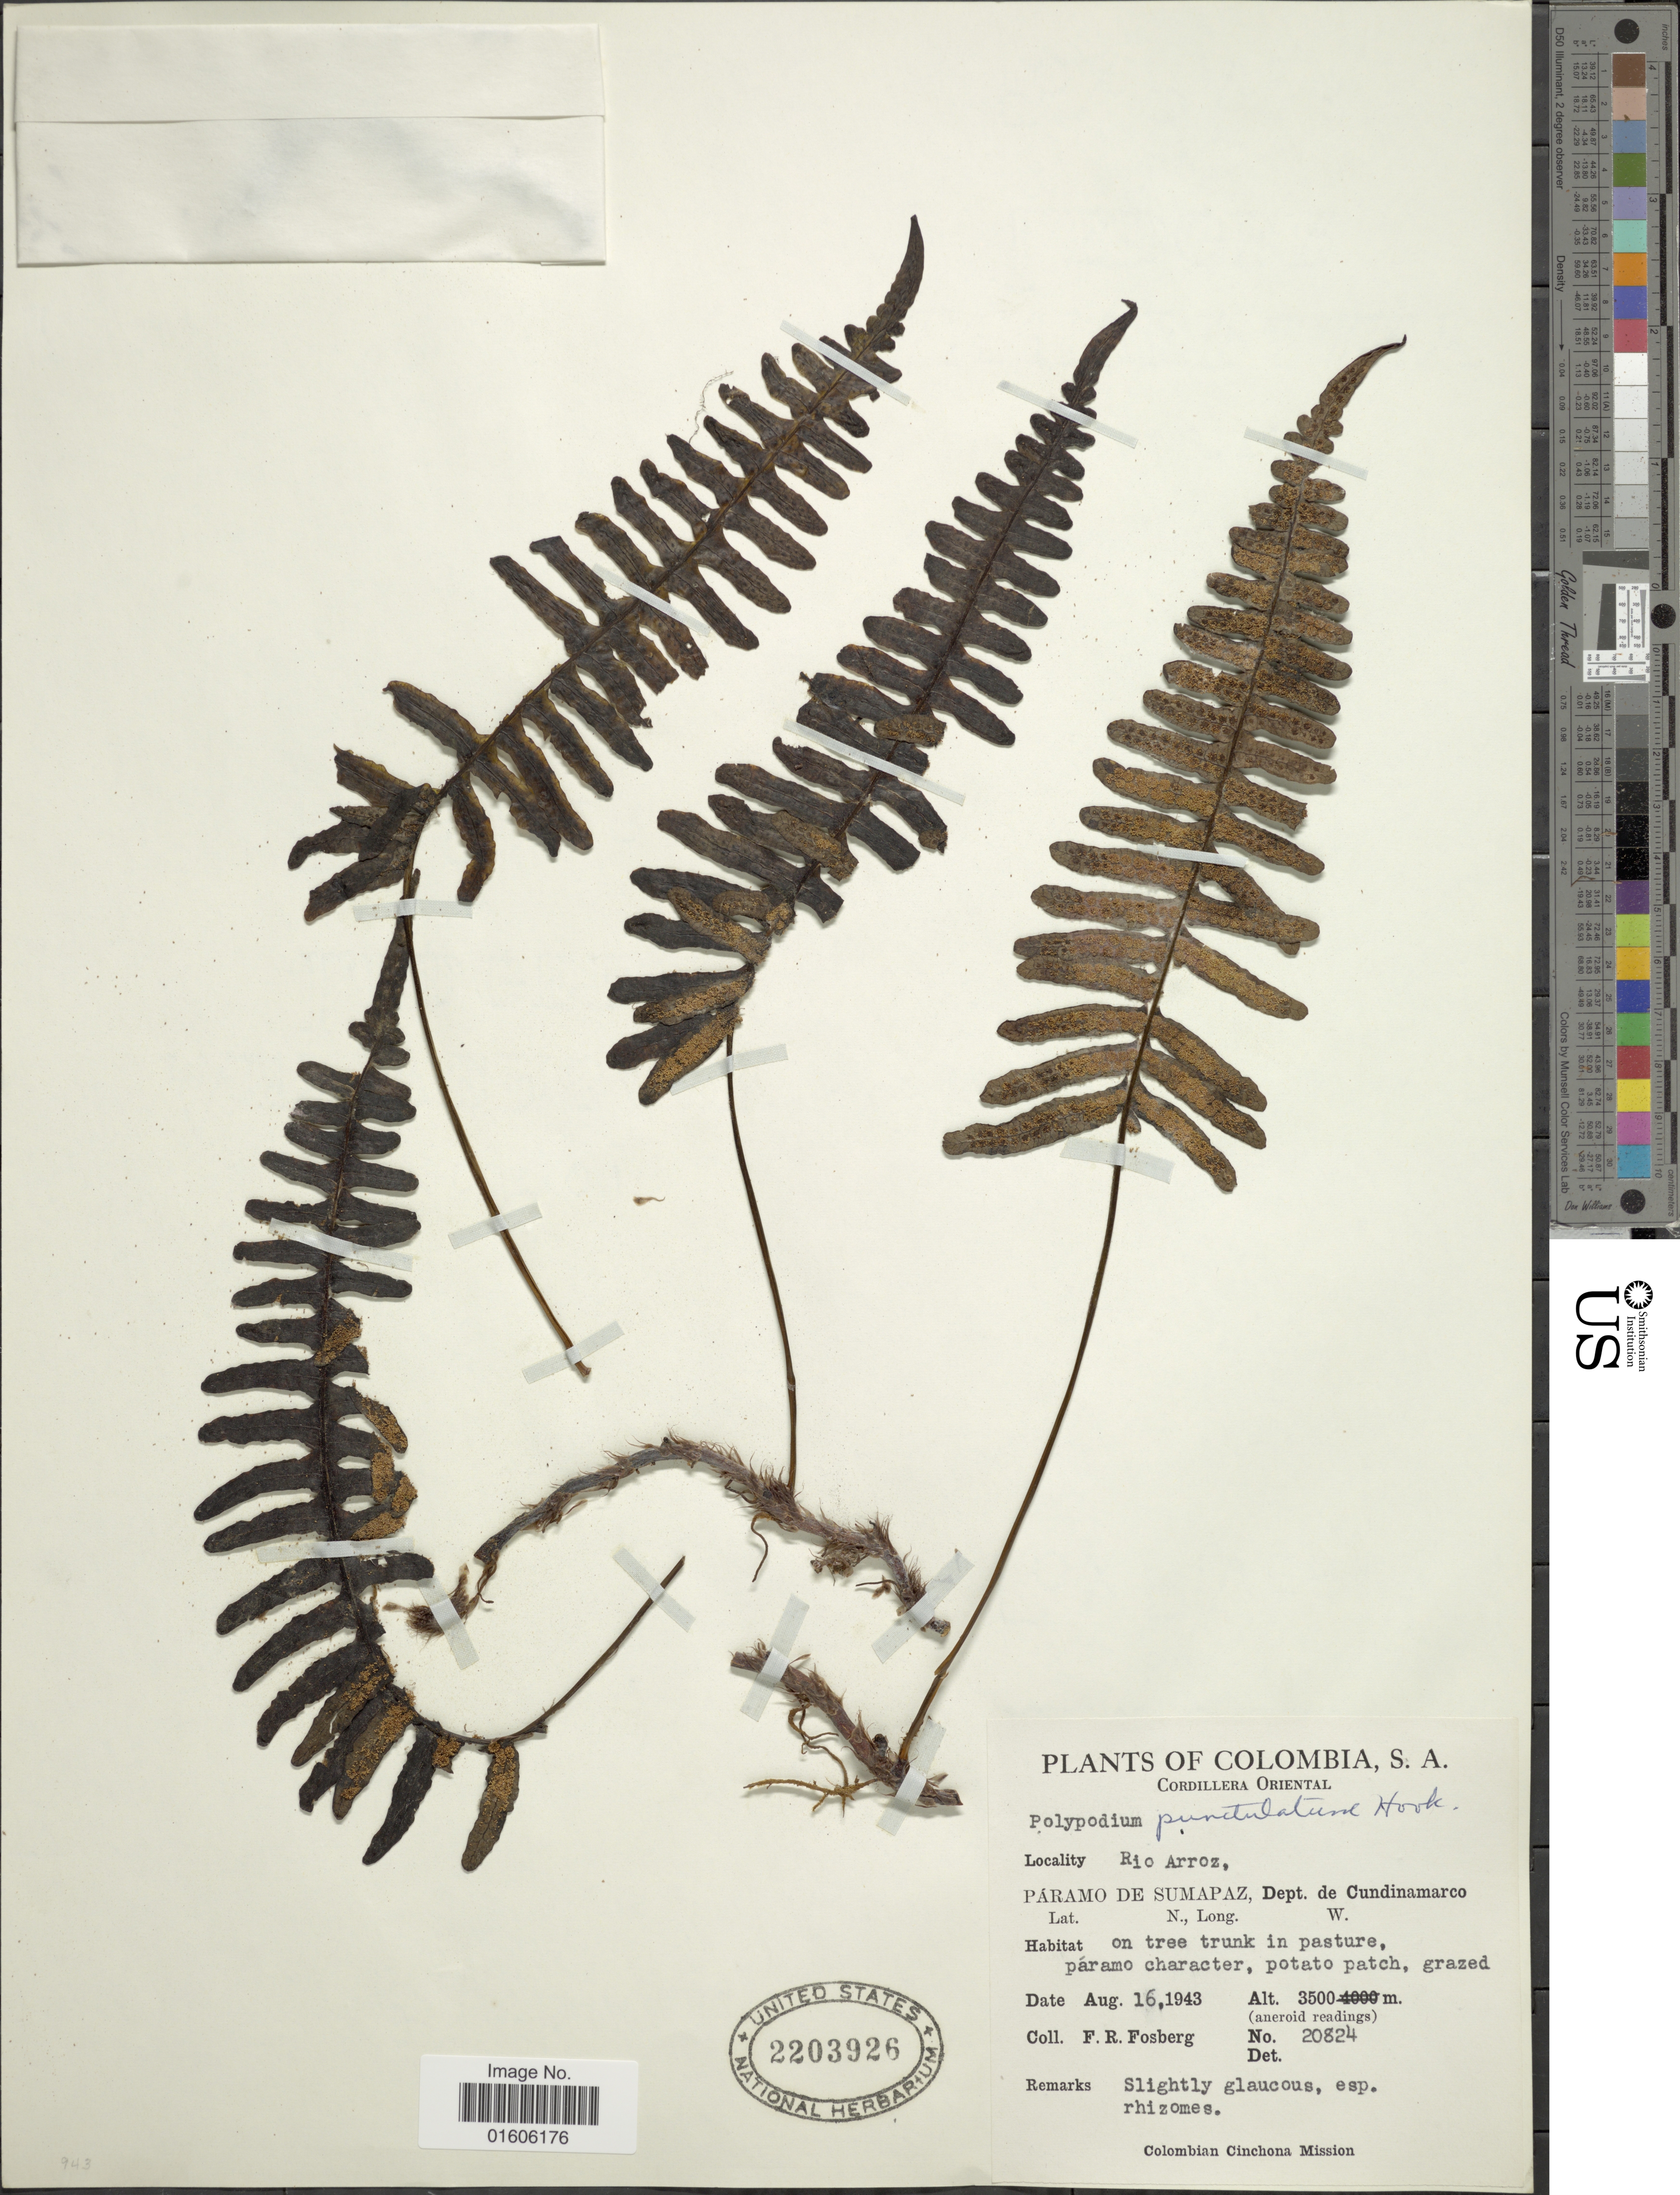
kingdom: Plantae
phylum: Tracheophyta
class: Polypodiopsida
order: Polypodiales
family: Polypodiaceae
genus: Serpocaulon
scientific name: Serpocaulon eleutherophlebium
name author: (Fée) A.R. Sm.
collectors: F. R. Fosberg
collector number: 20824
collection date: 1943-08-16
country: Colombia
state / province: Cundinamarca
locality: Cordillera Oriental. Rio Arroz, Páramo de Sumapaz, Dept. de Cundinamarco.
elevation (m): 3500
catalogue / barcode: US 2203926